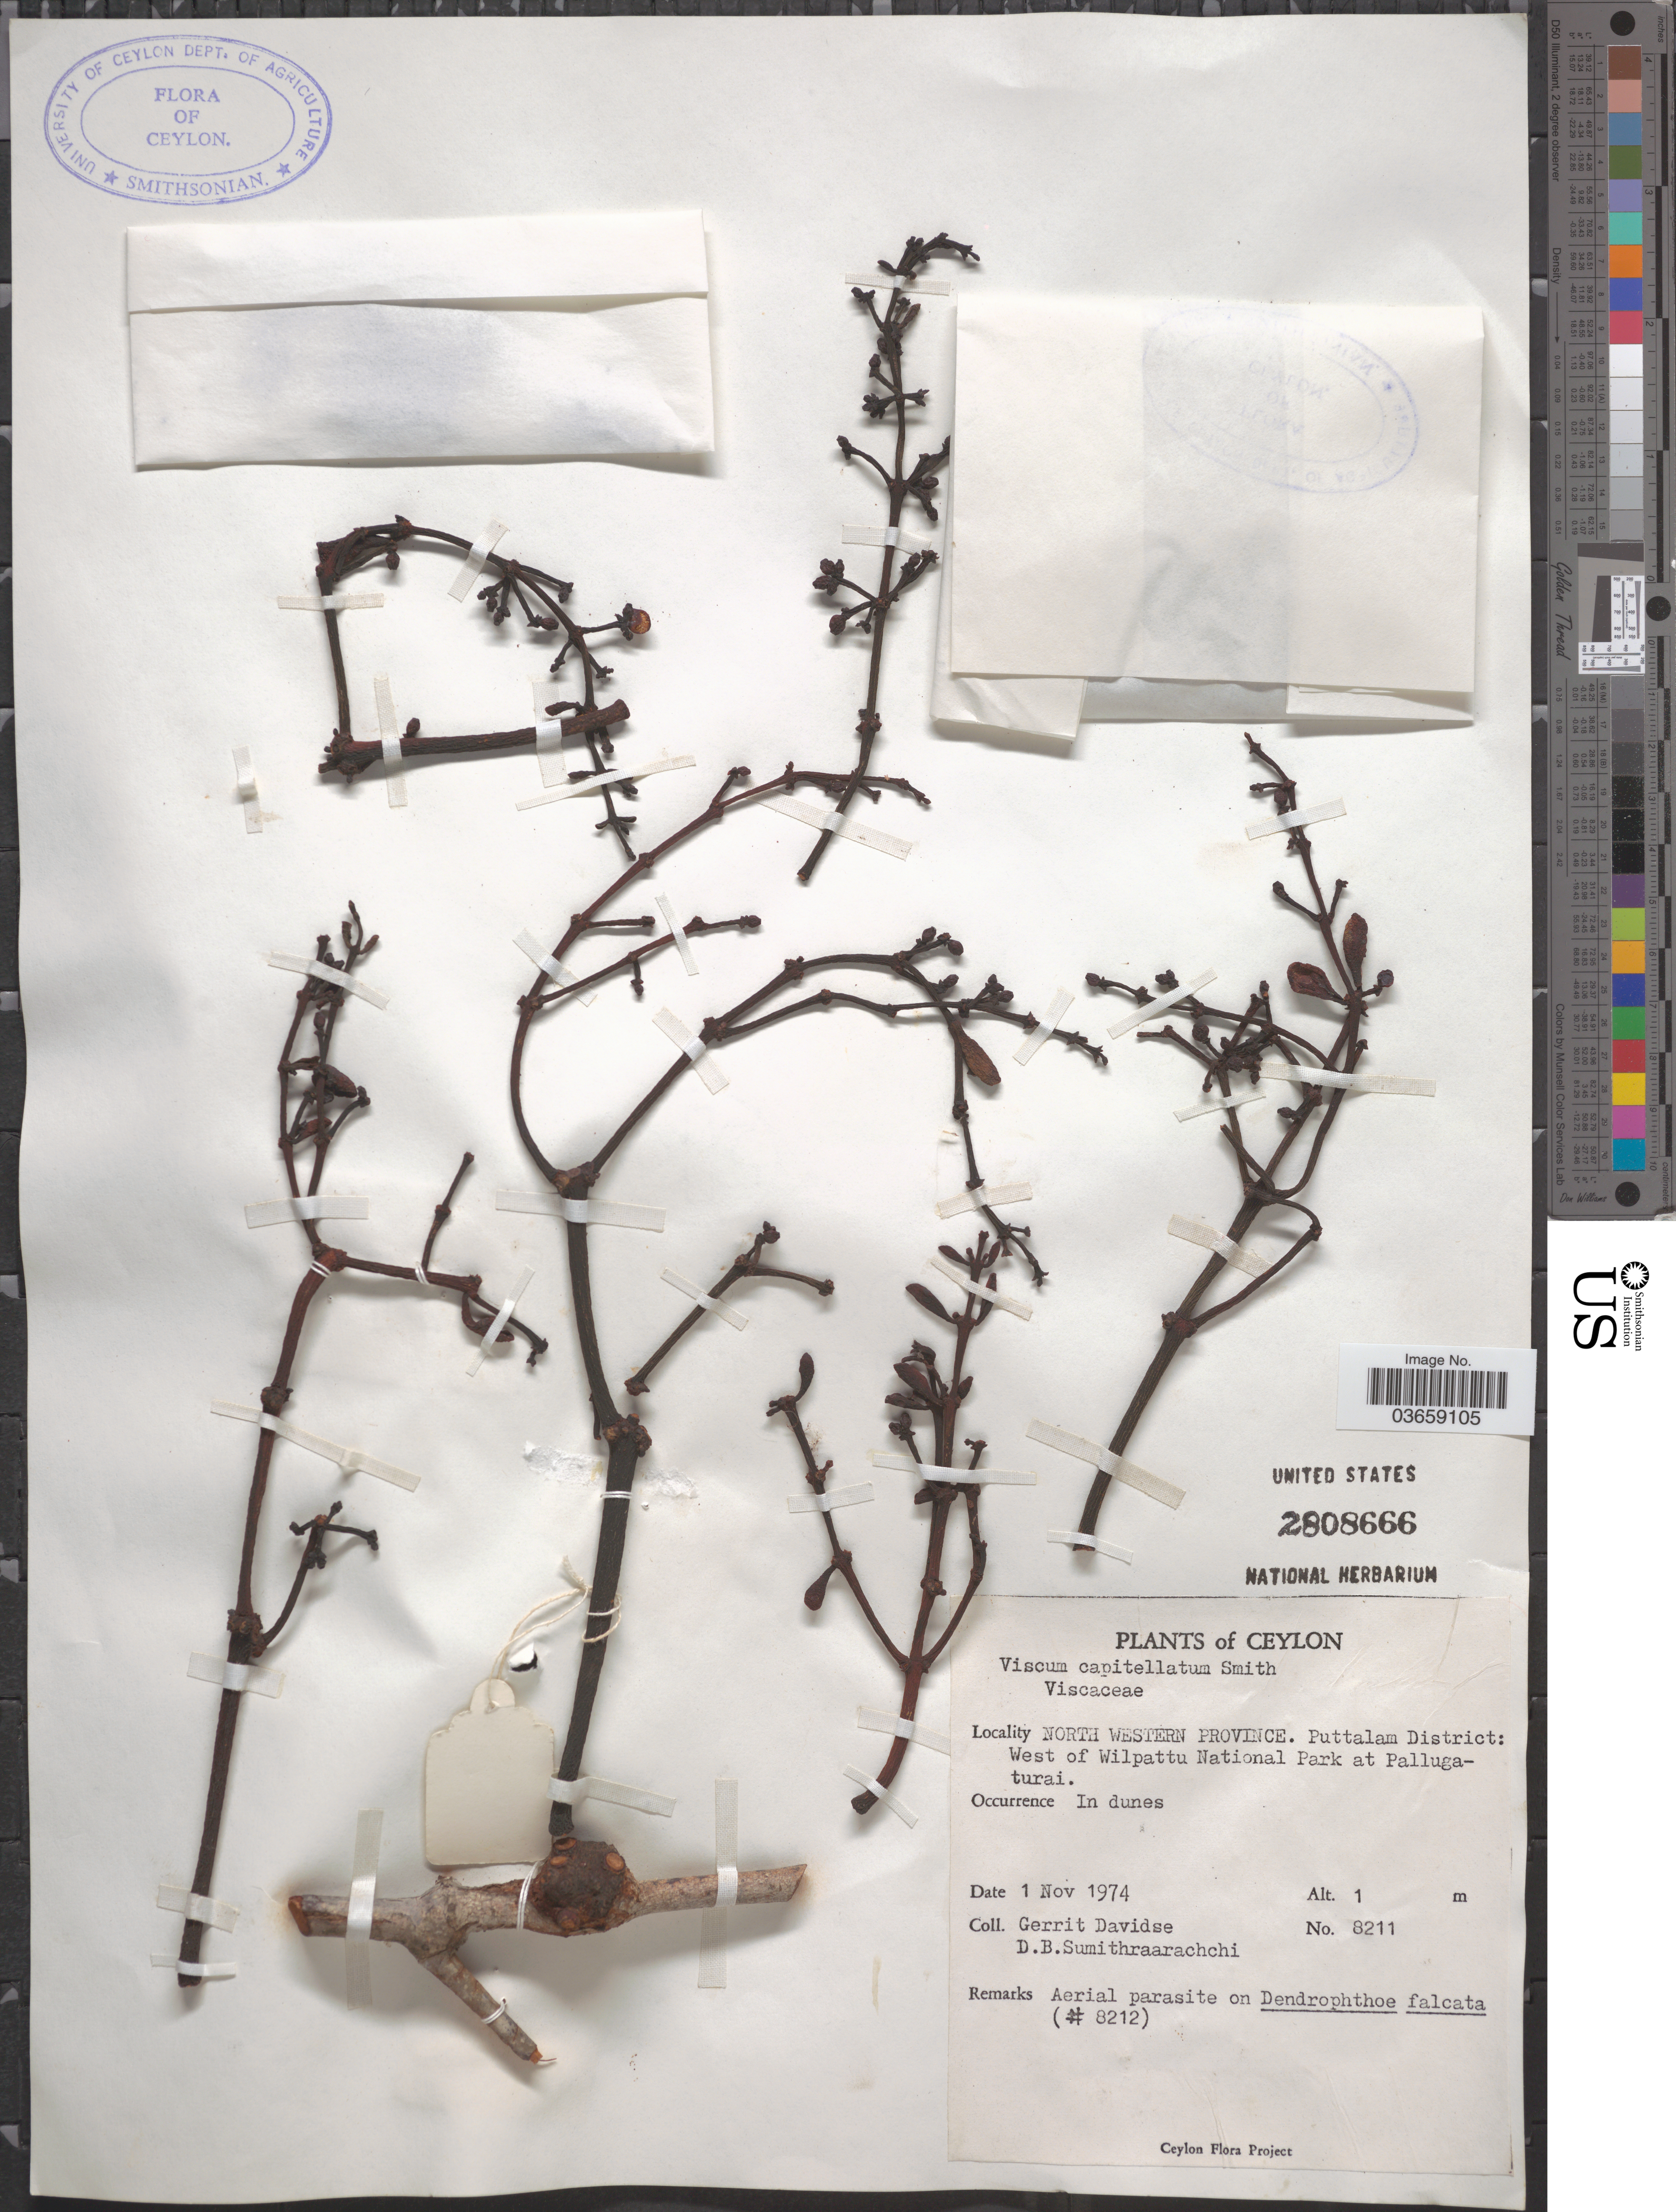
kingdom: Plantae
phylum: Tracheophyta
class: Magnoliopsida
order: Santalales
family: Viscaceae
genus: Viscum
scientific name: Viscum capitellatum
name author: Sm.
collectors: G. Davidse & D. B. Sumithraarachchi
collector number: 8211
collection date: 1974-11-01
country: Sri Lanka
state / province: North Western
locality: Ceylon. Puttalam District: West of Wilpattu National Park at Pallugaturai.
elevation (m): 1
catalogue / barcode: US 2808666